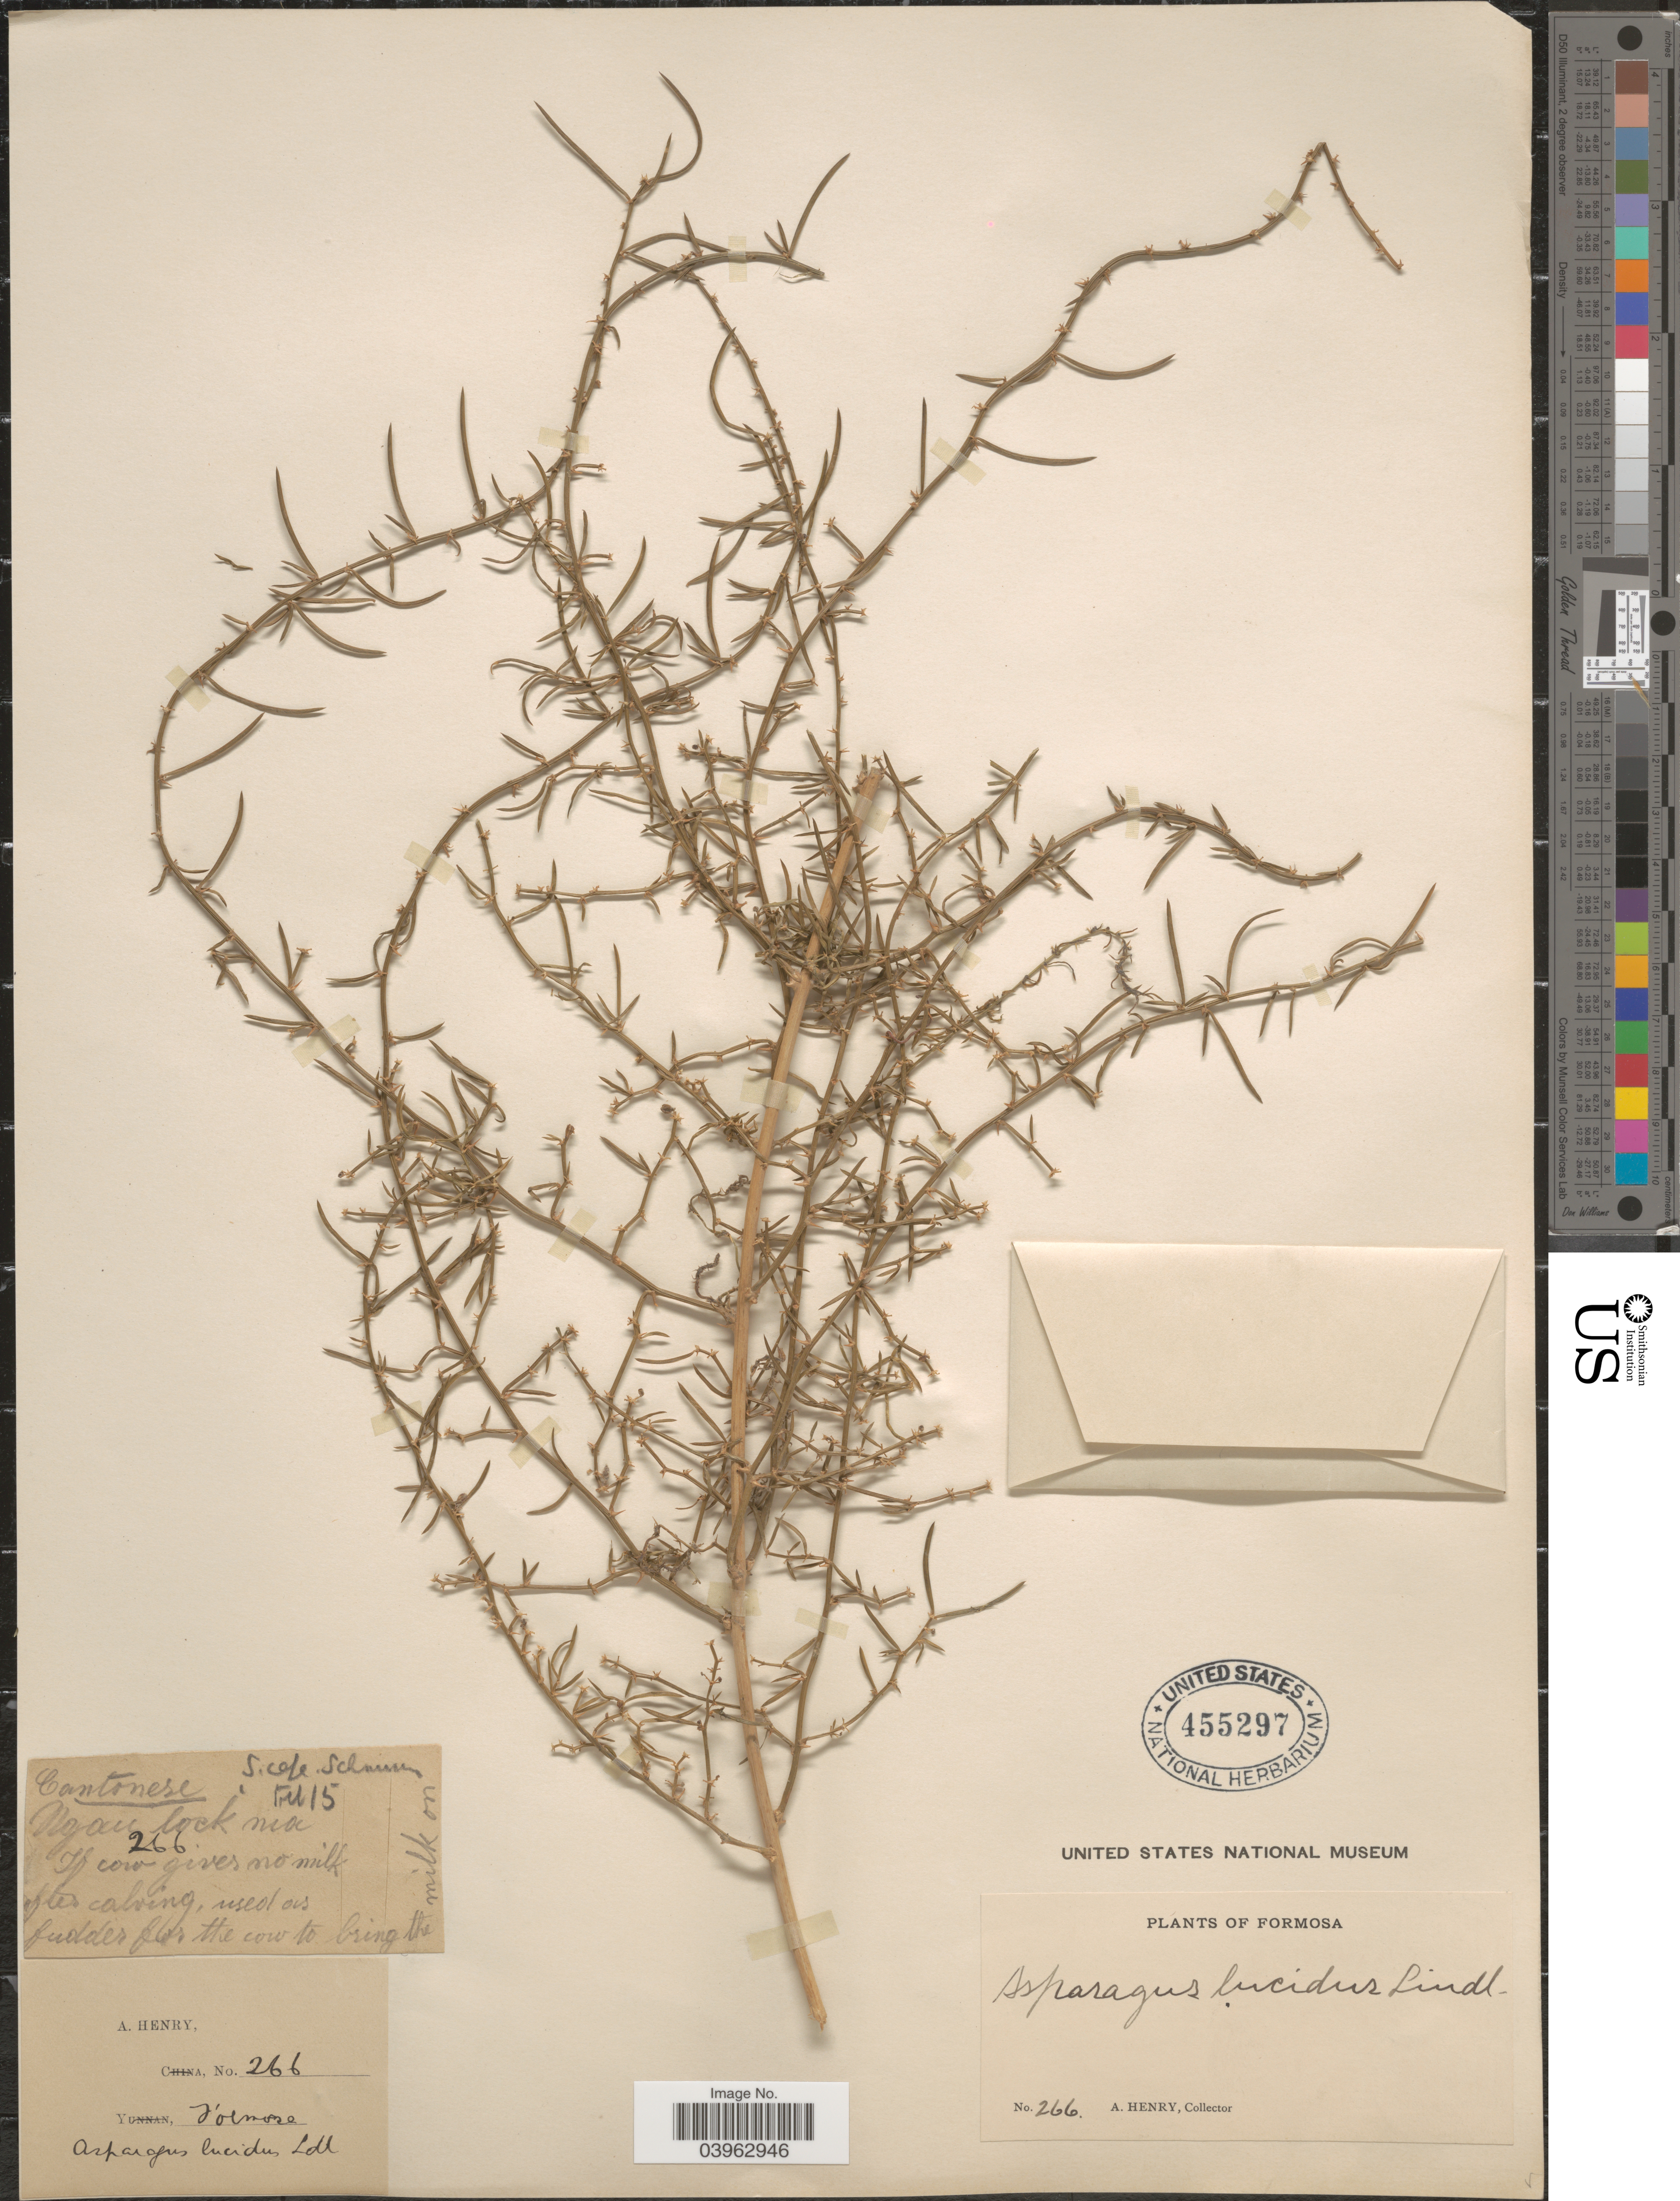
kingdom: Plantae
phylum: Tracheophyta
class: Liliopsida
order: Asparagales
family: Asparagaceae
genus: Asparagus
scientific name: Asparagus lucidus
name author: Lindl.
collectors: A. Henry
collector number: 266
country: Taiwan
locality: Formosa.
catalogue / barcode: US 455297